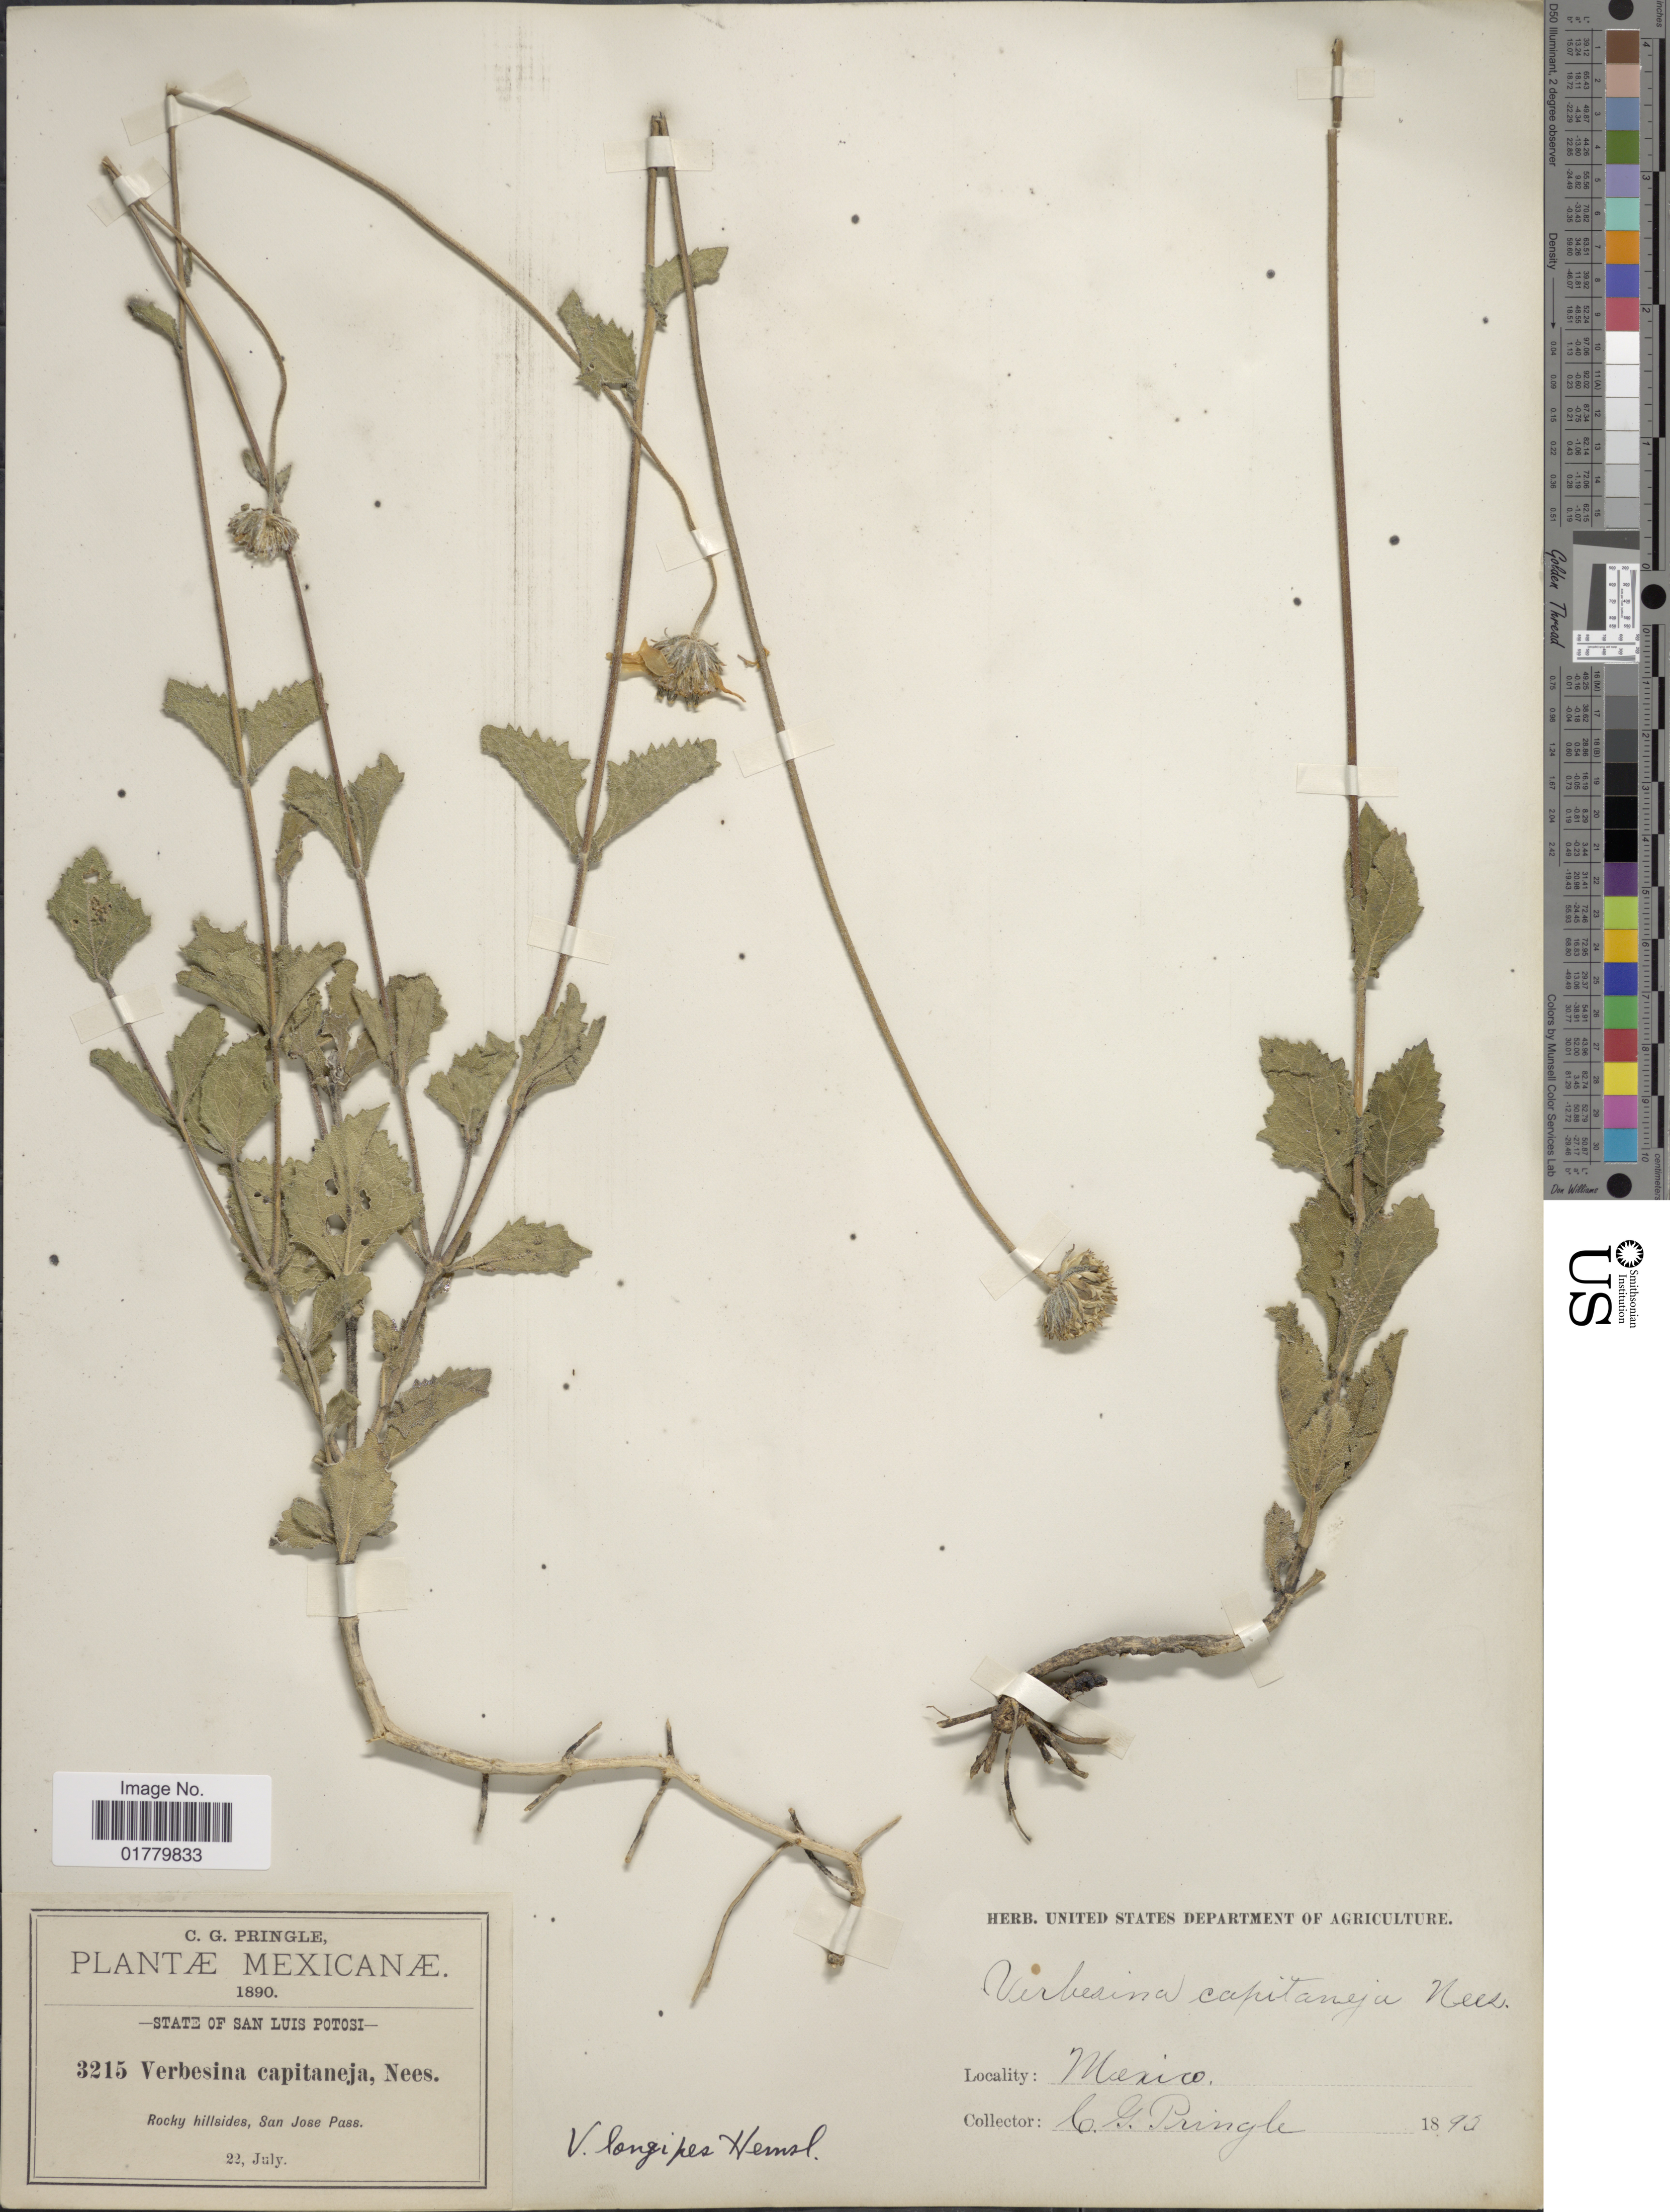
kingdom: Plantae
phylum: Tracheophyta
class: Magnoliopsida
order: Asterales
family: Asteraceae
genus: Verbesina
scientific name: Verbesina longipes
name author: Hemsl.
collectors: C. G. Pringle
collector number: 3215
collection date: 1890-07-22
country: Mexico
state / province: San Luis Potosí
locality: State of San Luis Potosi. Rocky hillsides, San Jose Pass